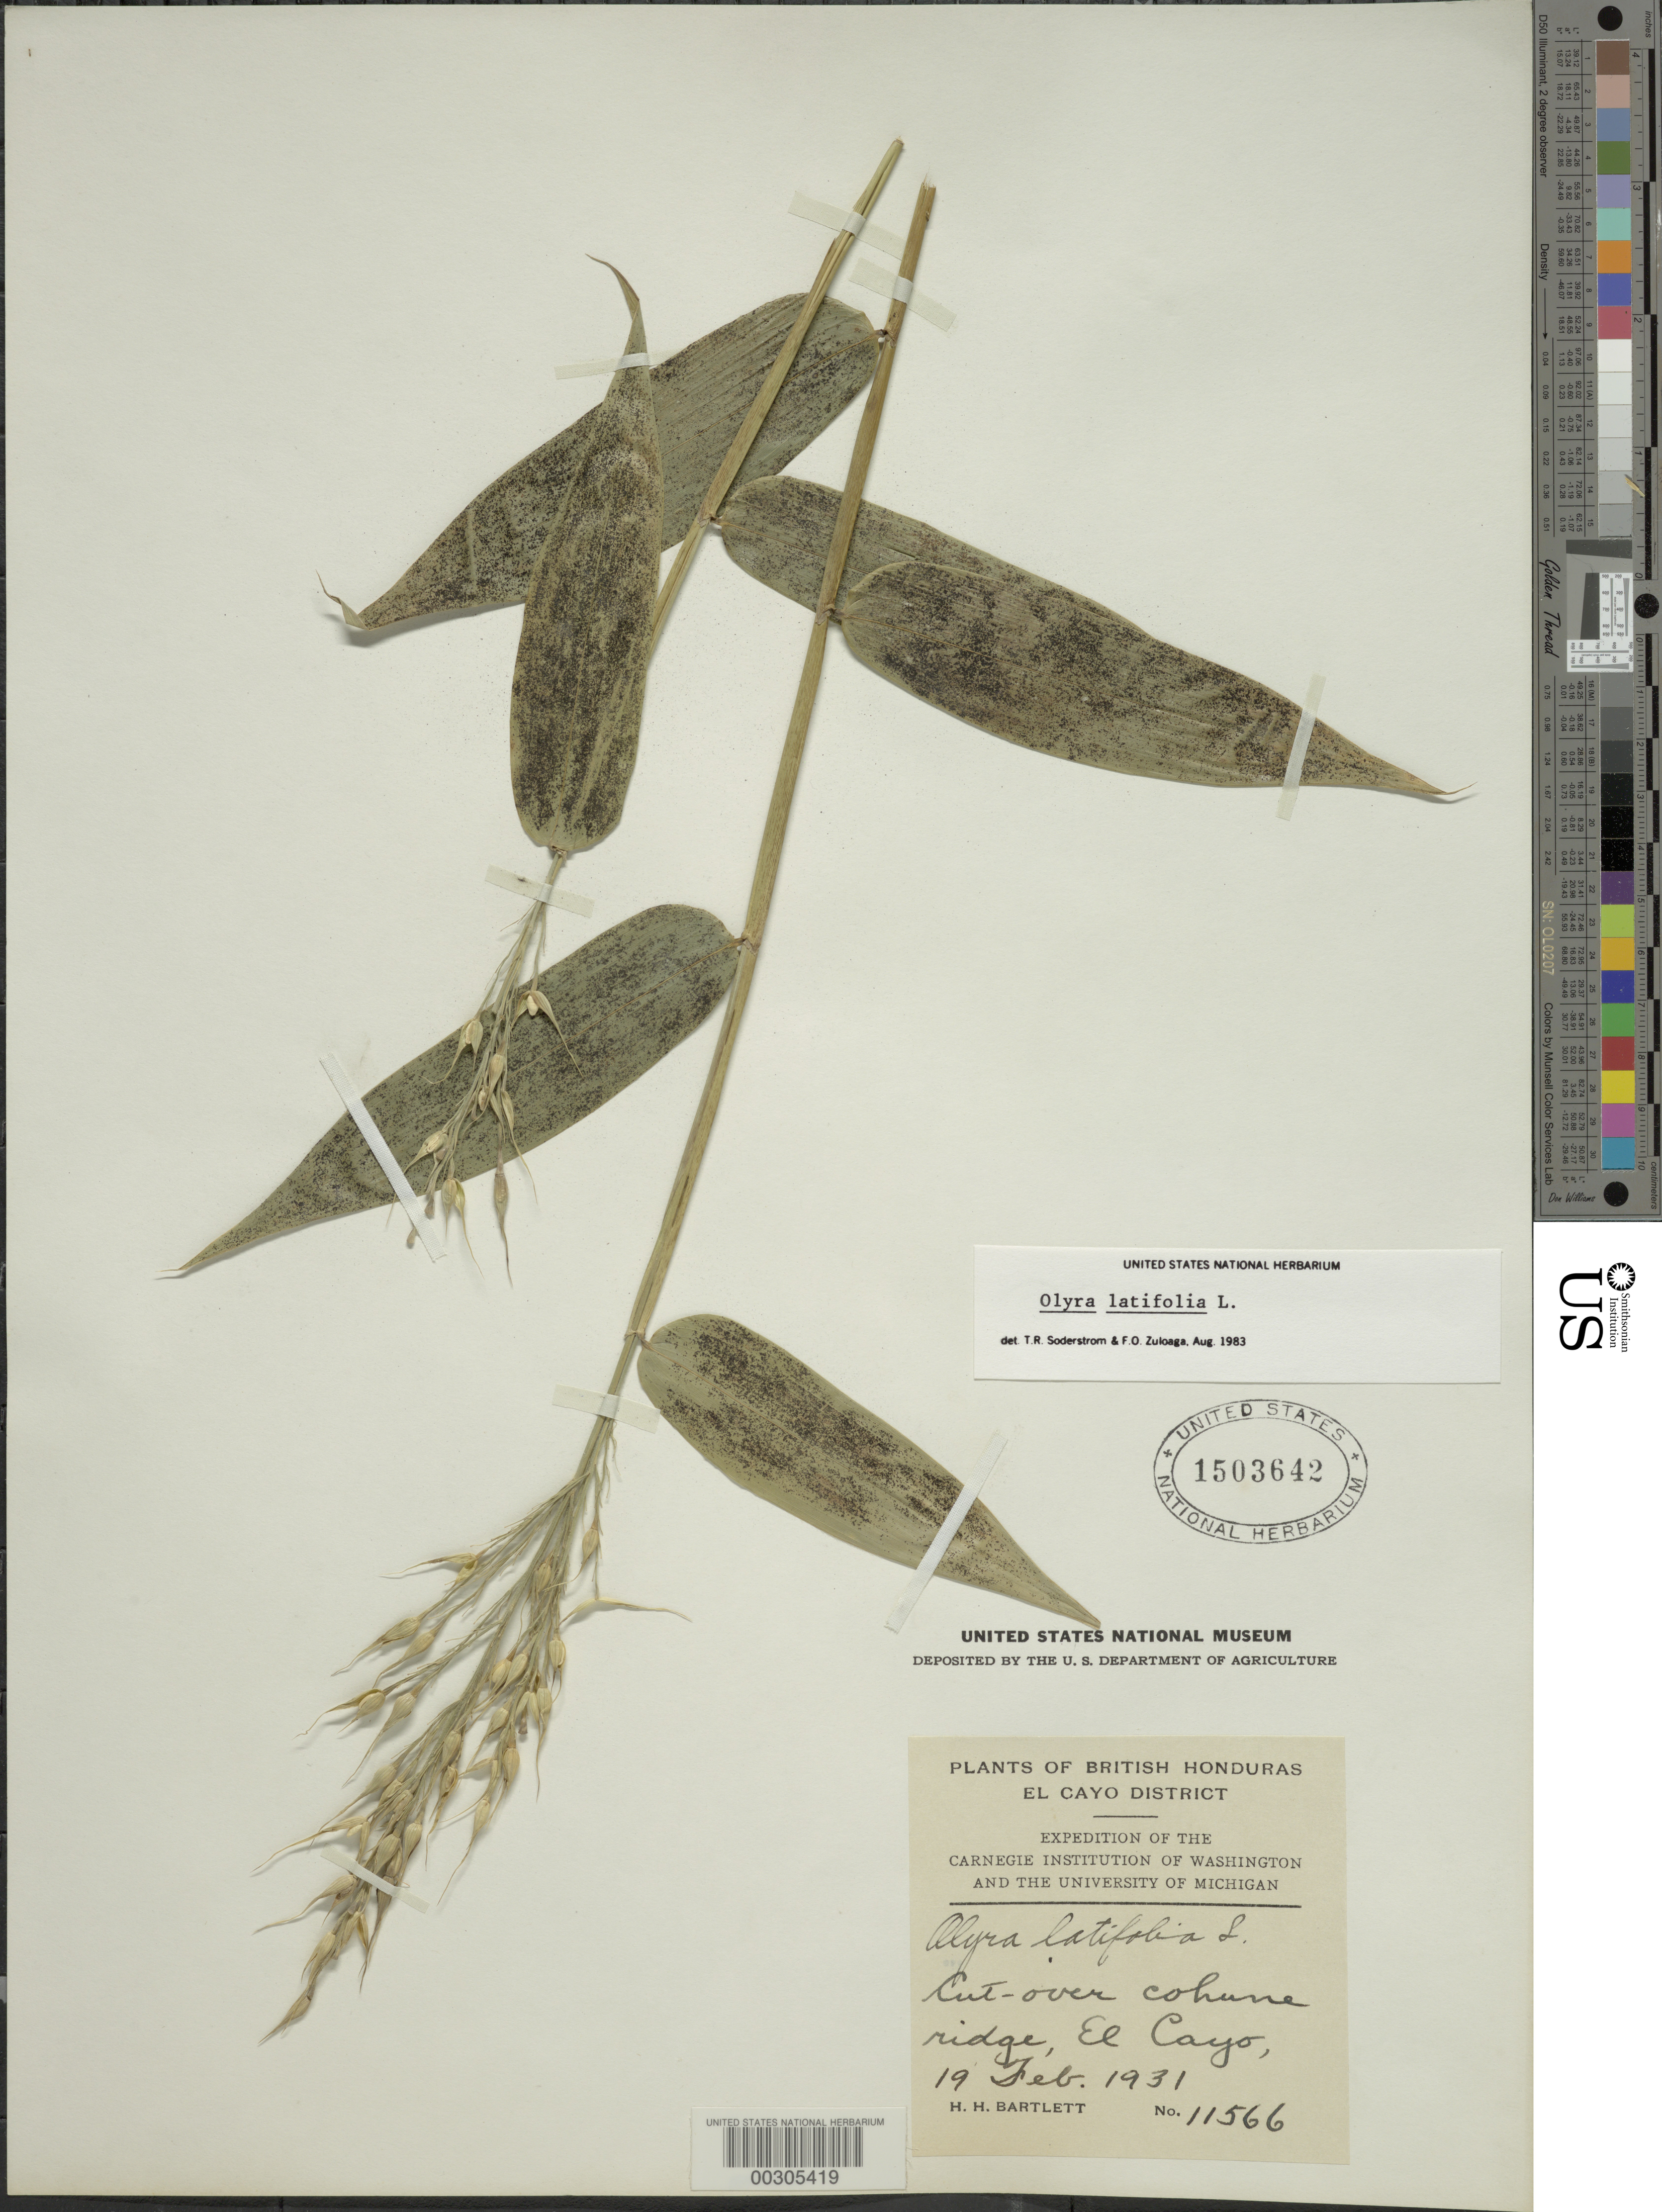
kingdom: Plantae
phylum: Tracheophyta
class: Liliopsida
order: Poales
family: Poaceae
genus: Olyra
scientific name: Olyra latifolia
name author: L.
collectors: H. H. Bartlett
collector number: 11566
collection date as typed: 19 Feb 1931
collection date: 1931-02-19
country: Belize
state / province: Cayo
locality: Cohune Ridge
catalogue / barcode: US 1503642